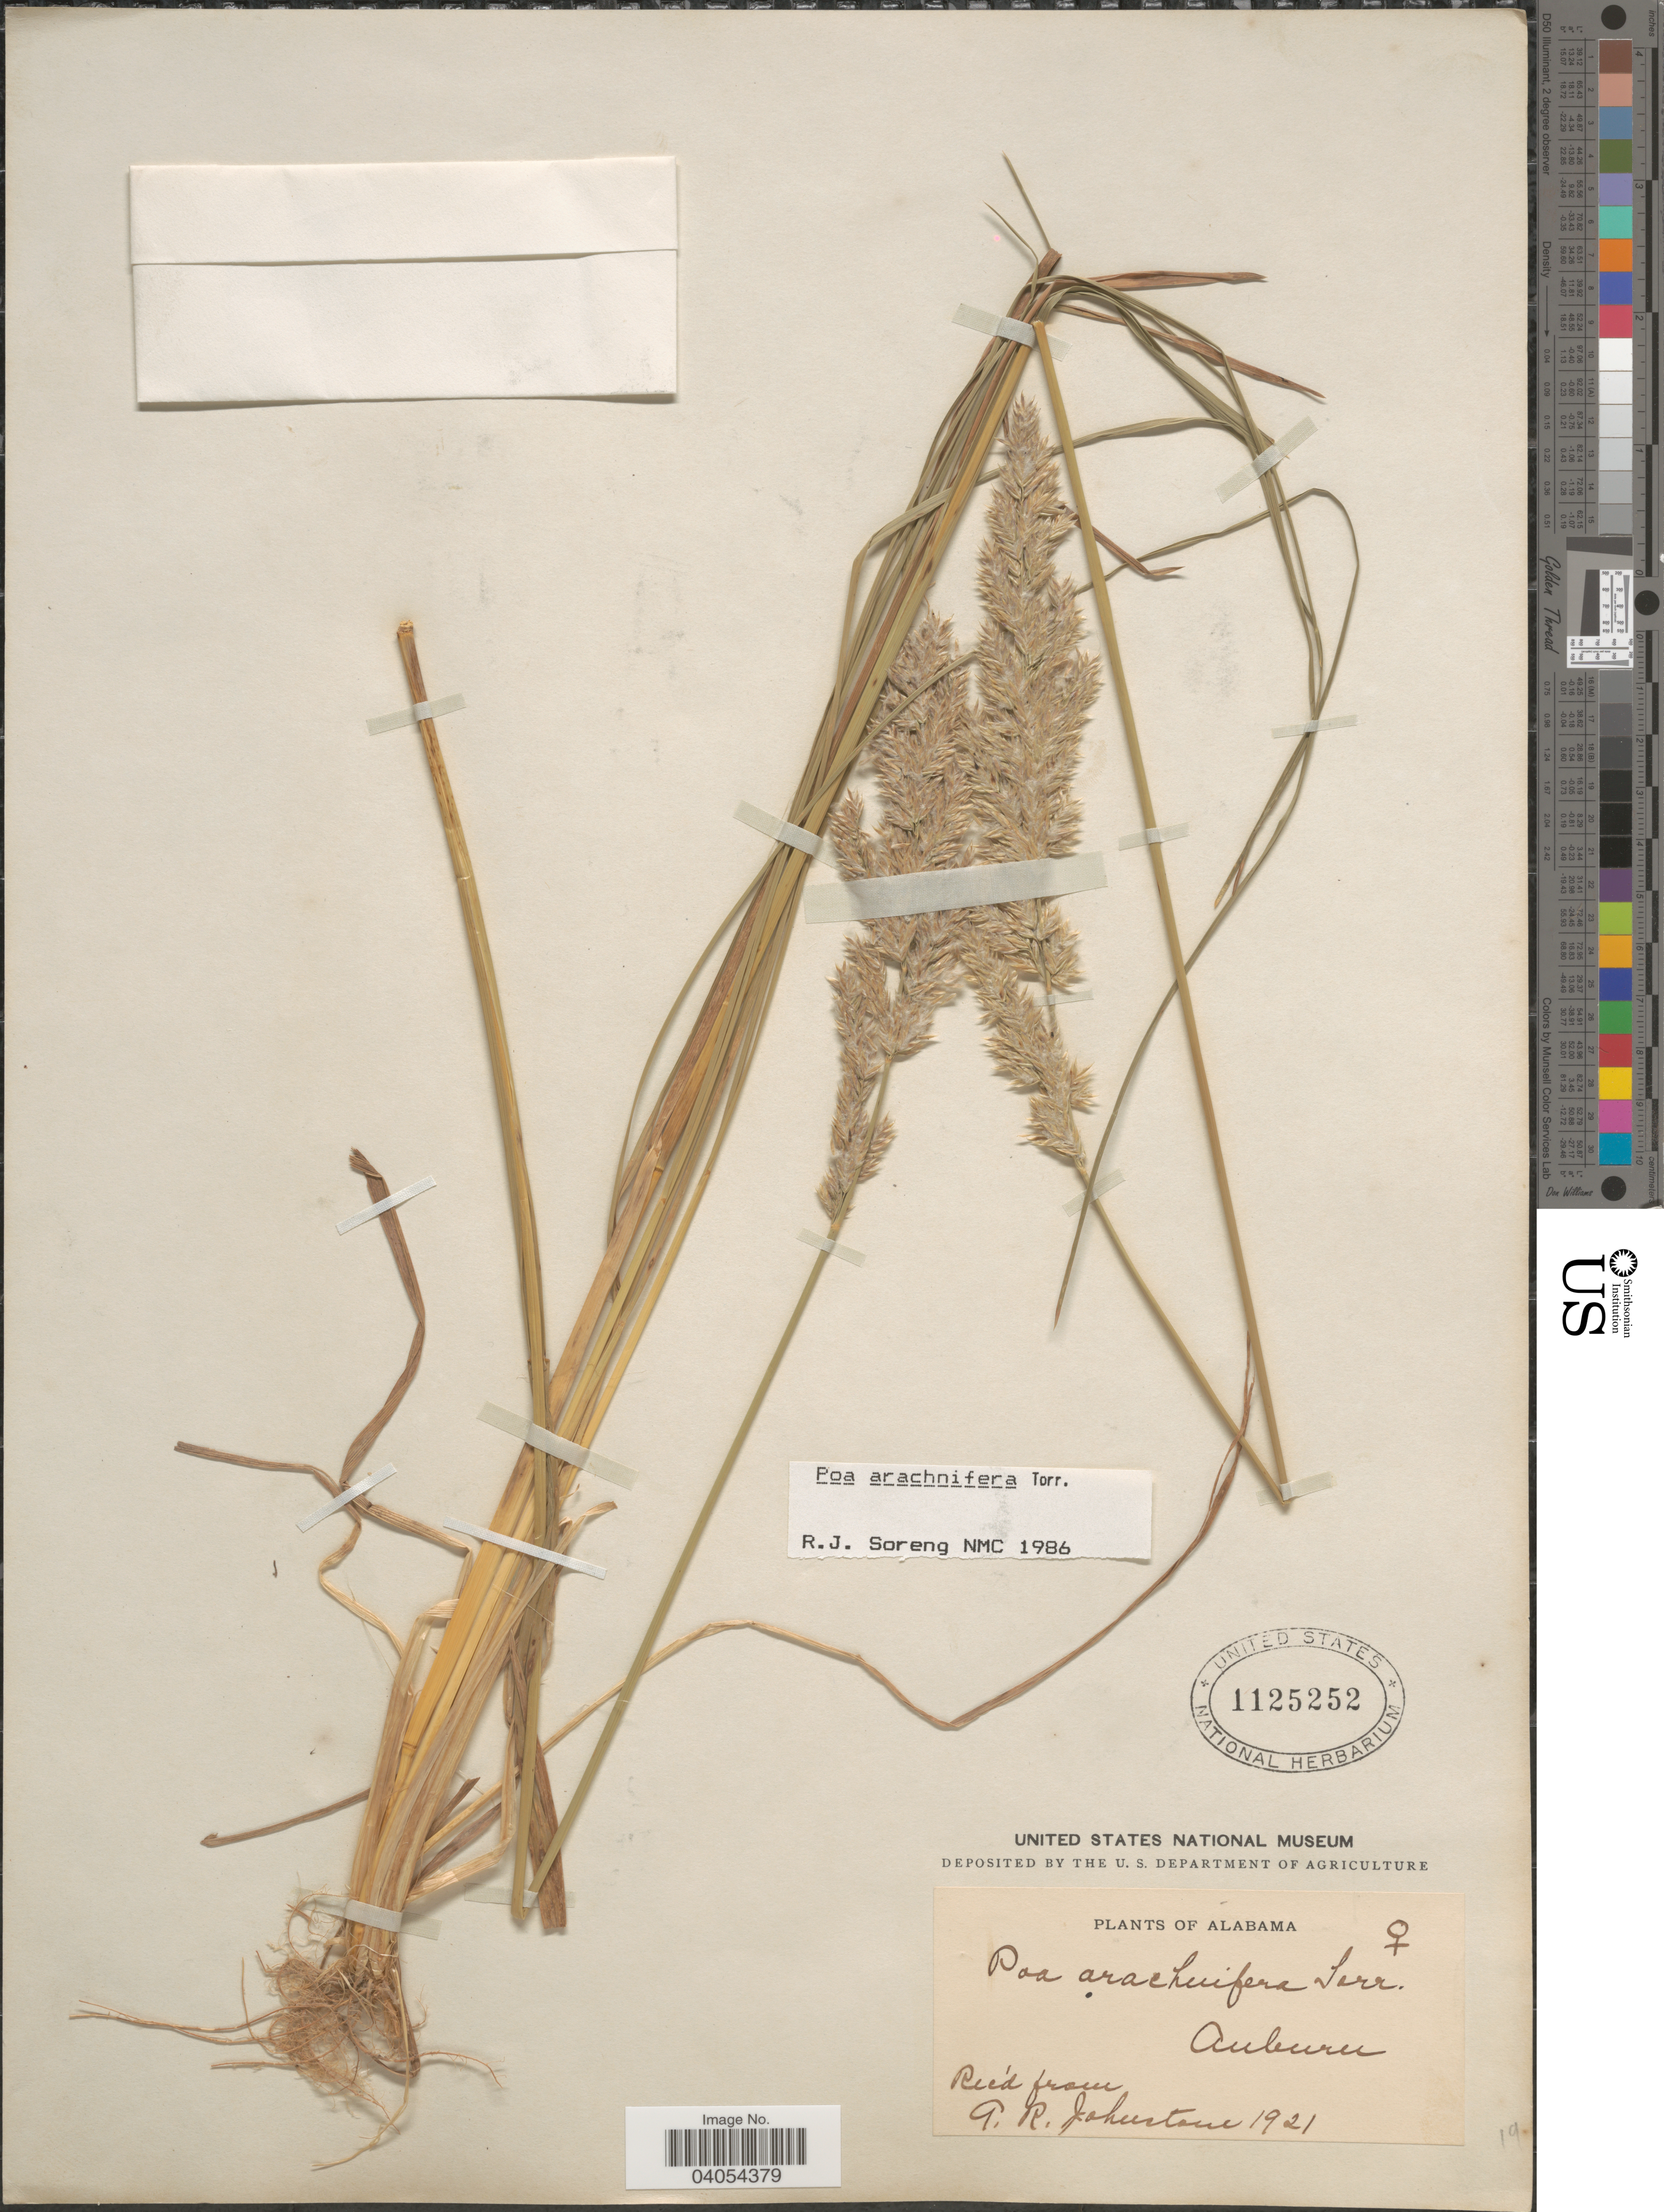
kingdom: Plantae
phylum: Tracheophyta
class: Liliopsida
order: Poales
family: Poaceae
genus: Poa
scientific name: Poa arachnifera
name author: Torr.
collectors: G. Johnstone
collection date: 1921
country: United States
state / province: Alabama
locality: Auburn.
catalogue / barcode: US 1125252